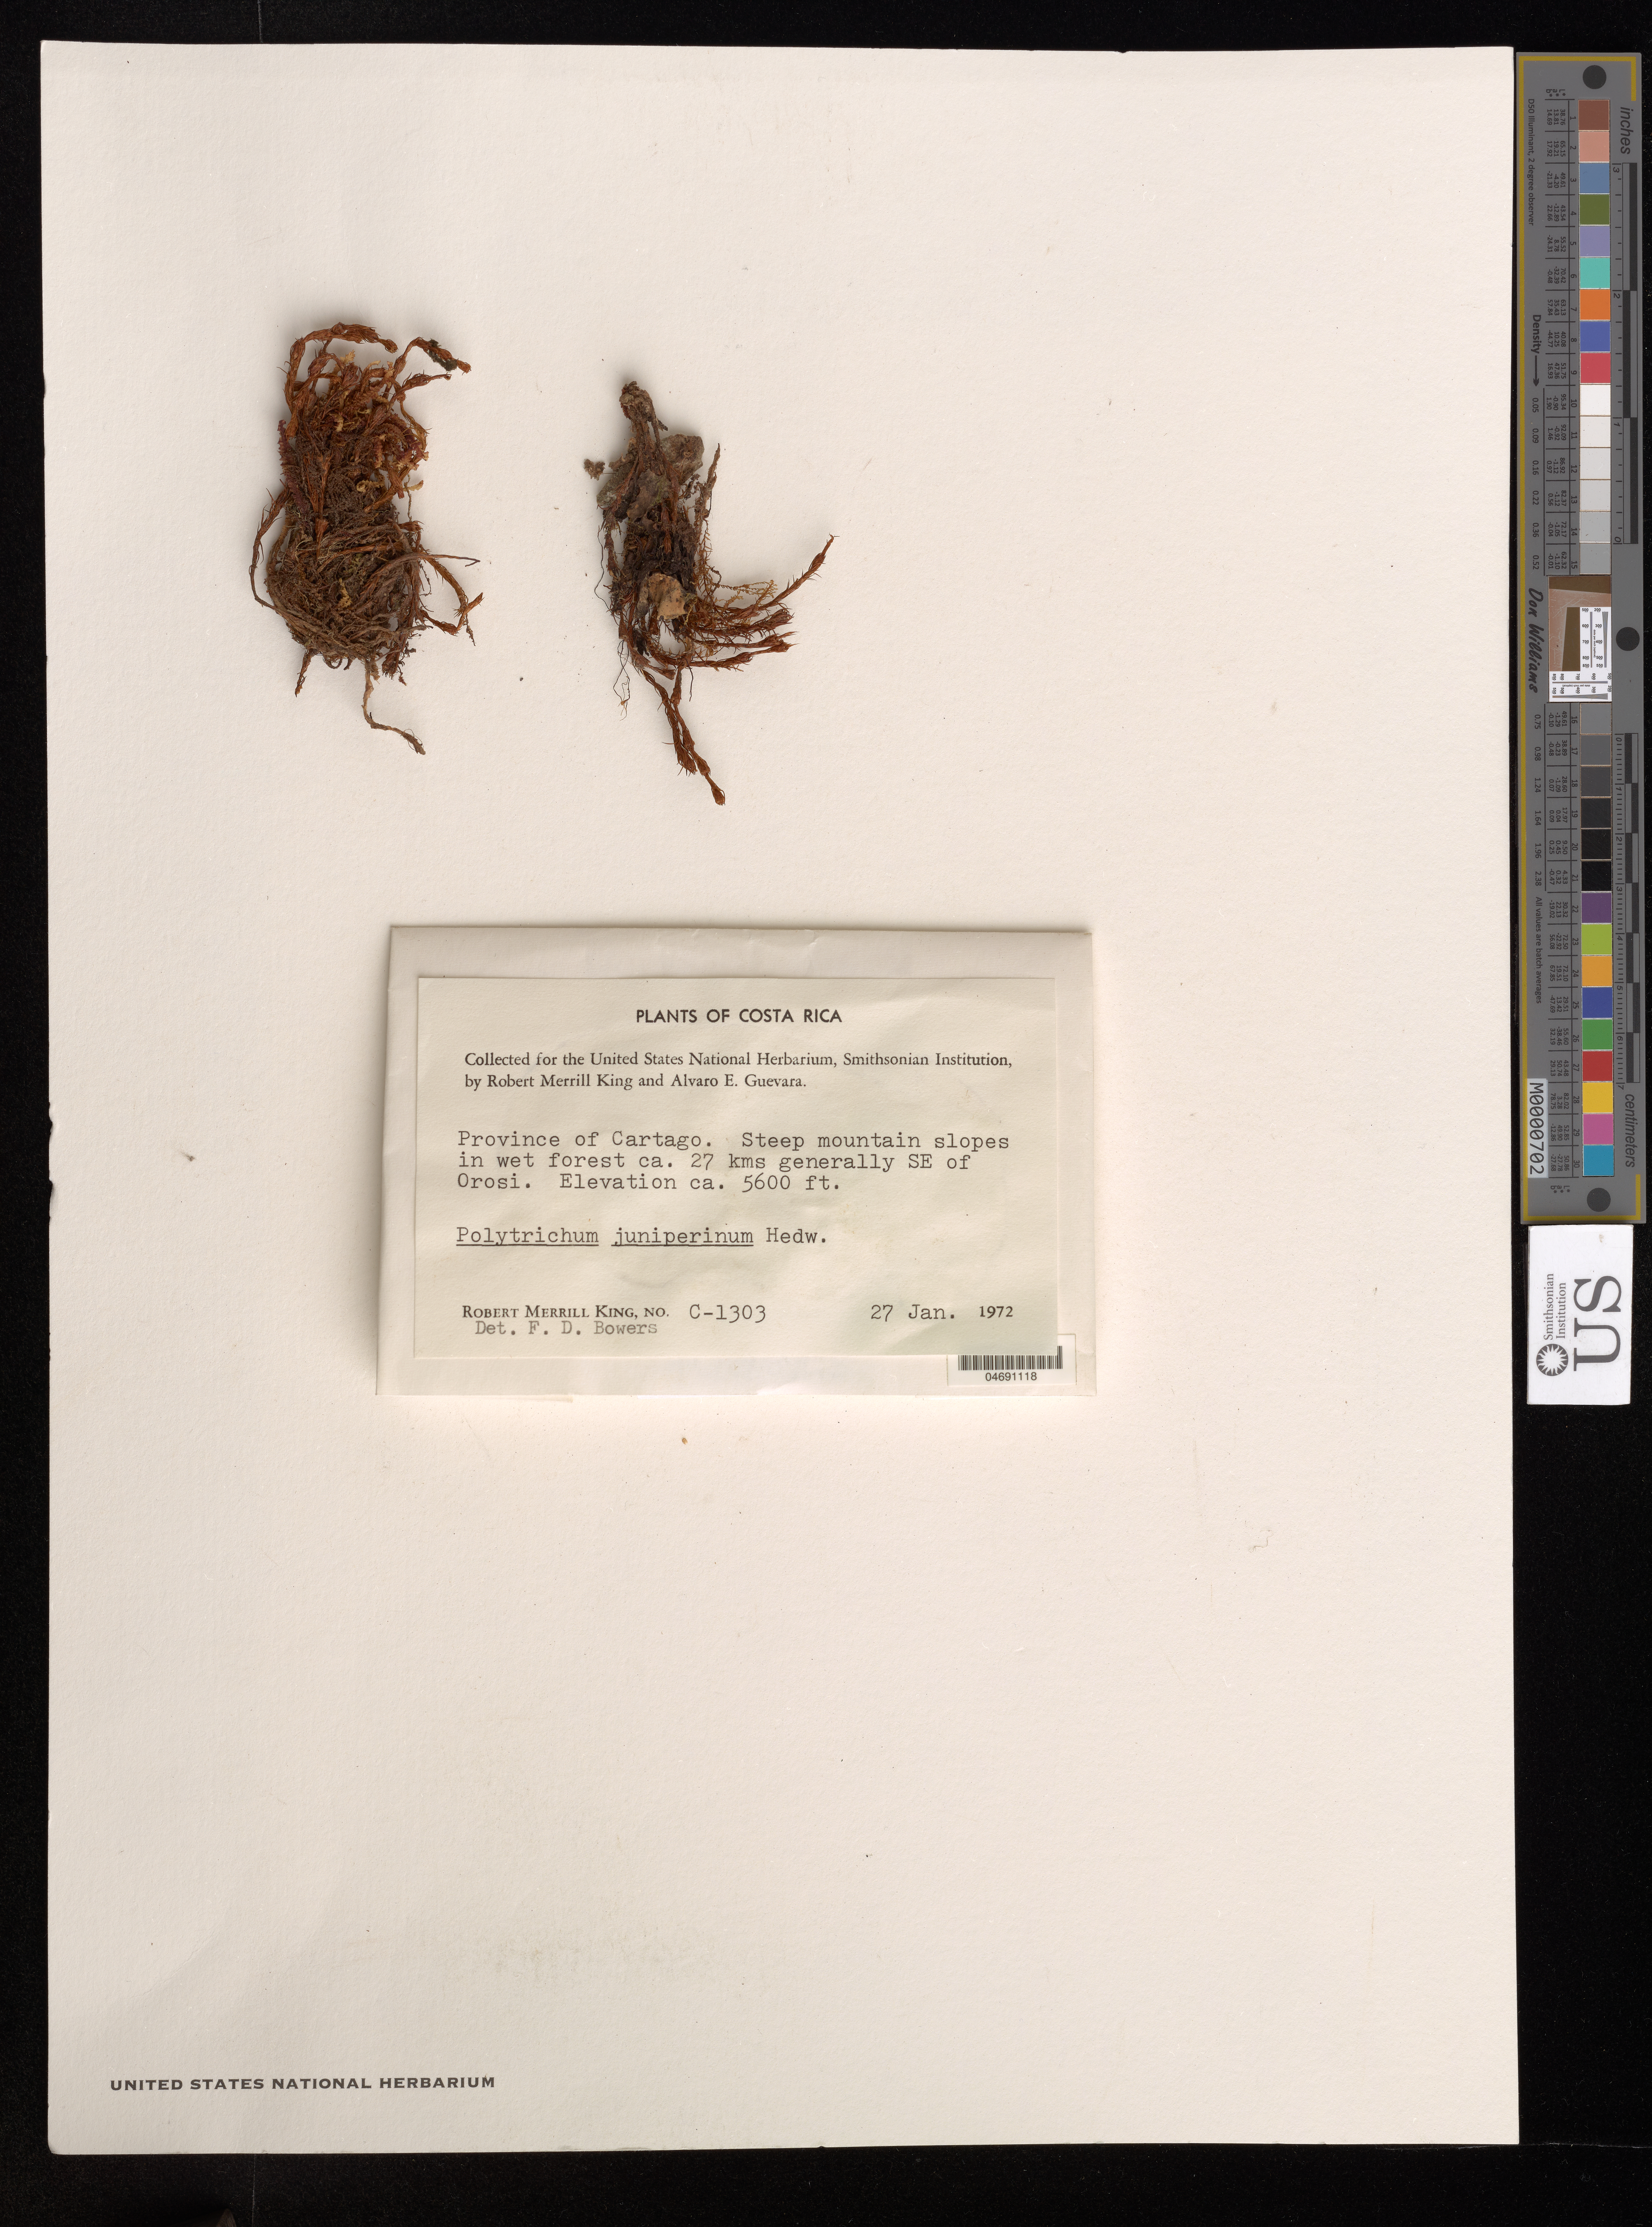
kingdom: Plantae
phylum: Bryophyta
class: Polytrichopsida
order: Polytrichales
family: Polytrichaceae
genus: Polytrichum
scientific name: Polytrichum juniperinum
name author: Hedw.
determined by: Allen, B. H., (MO), Missouri Botanical Garden (UNITED STATES)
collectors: R. M. King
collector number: C-1303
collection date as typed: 27 Jan 1972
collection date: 1972-01-27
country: Costa Rica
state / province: Cartago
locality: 20 km SE of Orosi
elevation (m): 1646